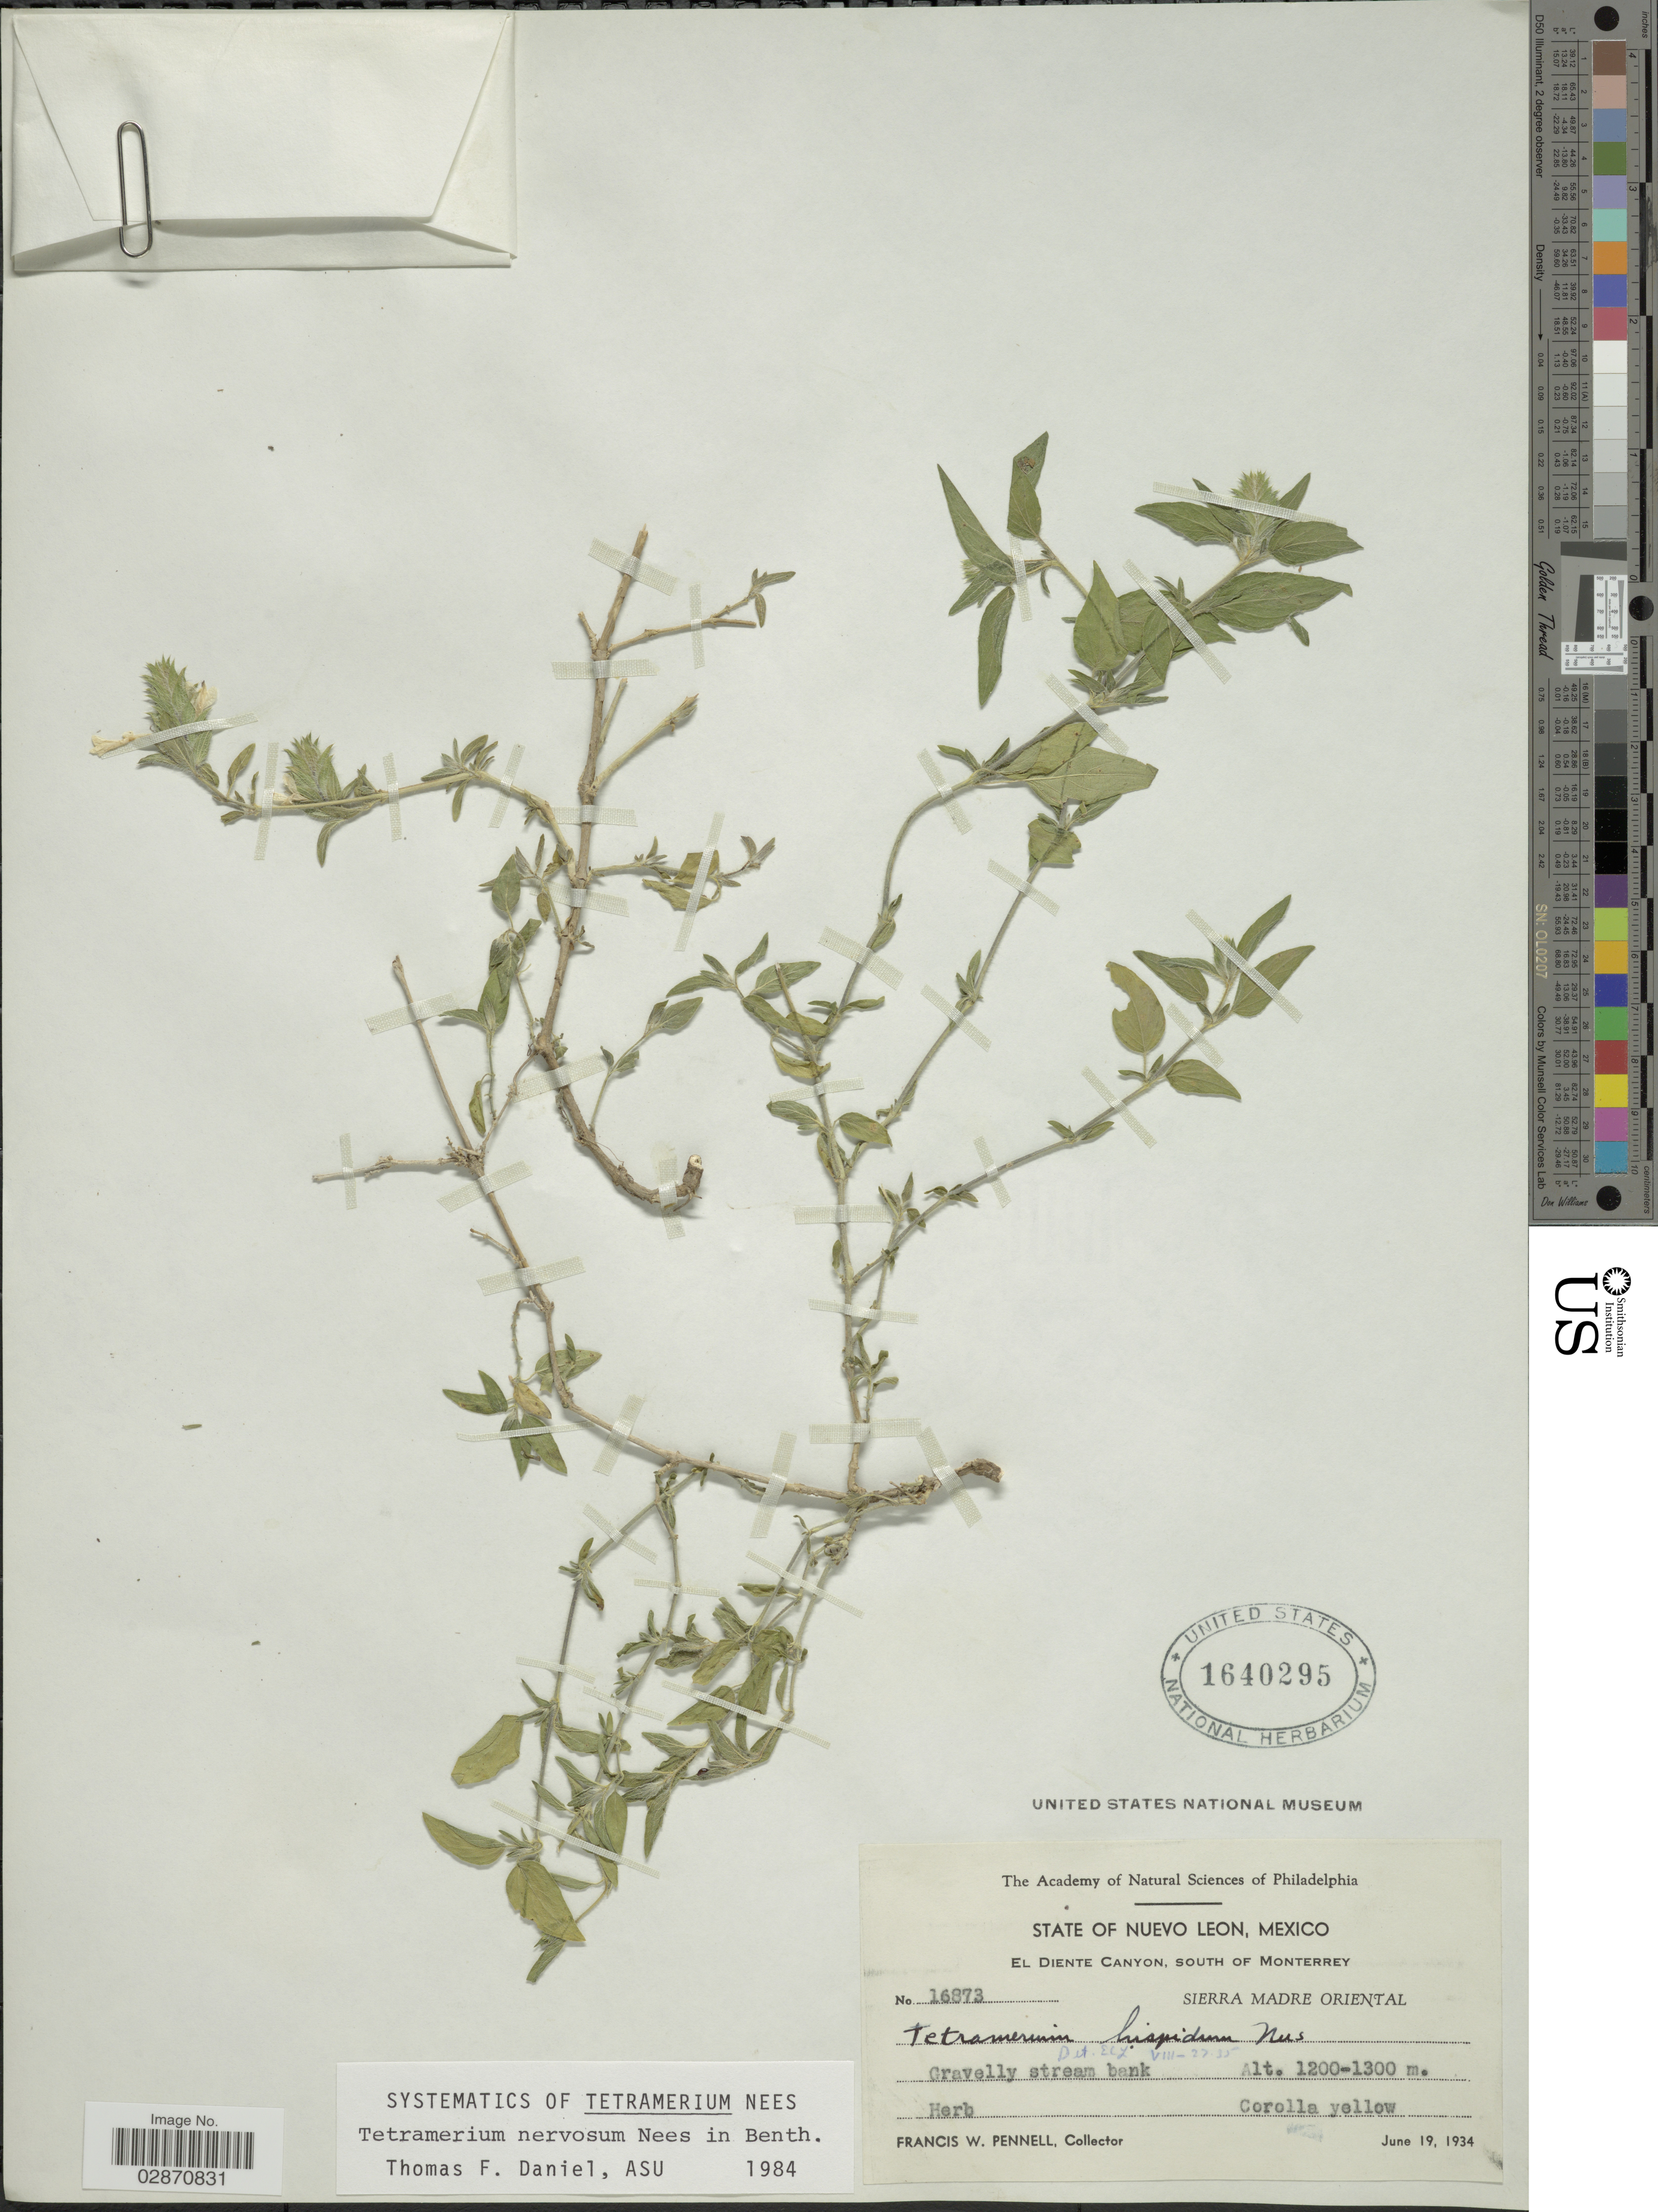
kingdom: Plantae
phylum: Tracheophyta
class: Magnoliopsida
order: Lamiales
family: Acanthaceae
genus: Tetramerium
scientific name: Tetramerium nervosum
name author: Nees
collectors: F. W. Pennell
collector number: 16873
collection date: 1934-06-19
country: Mexico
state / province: Nuevo León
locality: El Diente Canyon, south of Monterrey. Sierra Madre Oriental.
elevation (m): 1200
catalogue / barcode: US 1640295